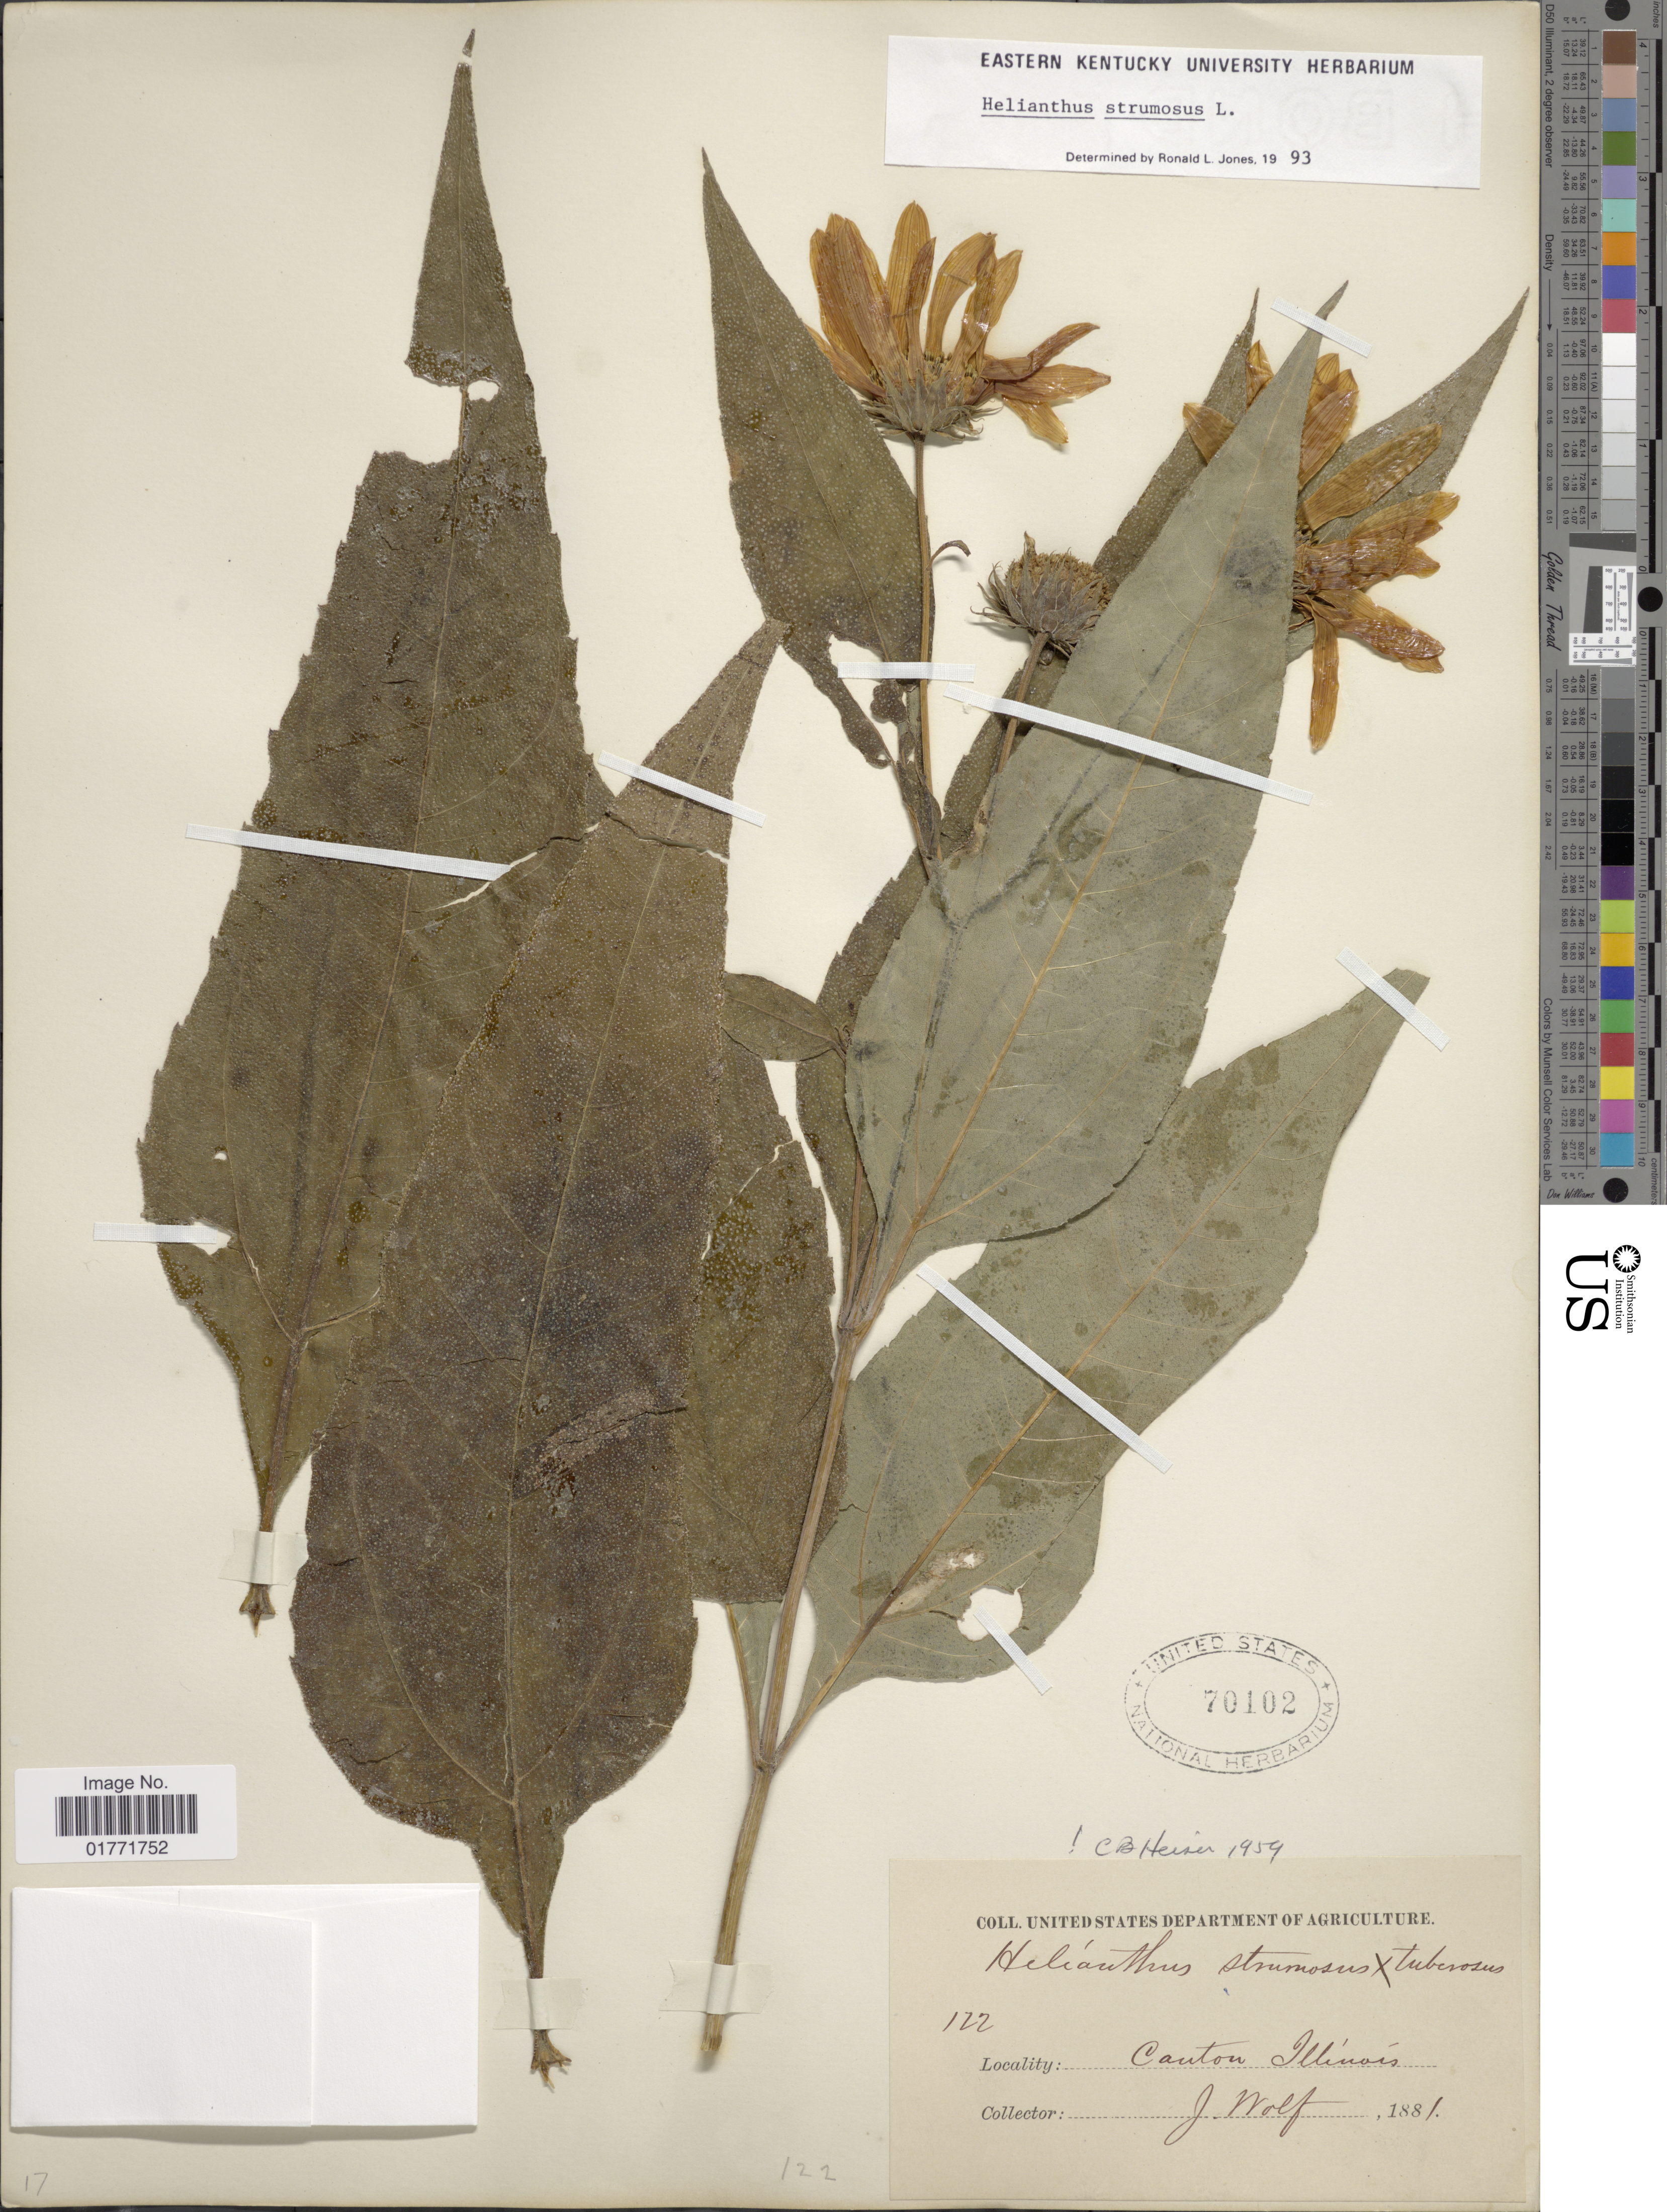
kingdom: Plantae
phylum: Tracheophyta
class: Magnoliopsida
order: Asterales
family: Asteraceae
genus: Helianthus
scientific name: Helianthus strumosus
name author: L.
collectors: J. Wolf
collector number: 122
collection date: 1881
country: United States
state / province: Illinois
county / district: Fulton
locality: Canton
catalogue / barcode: US 70102